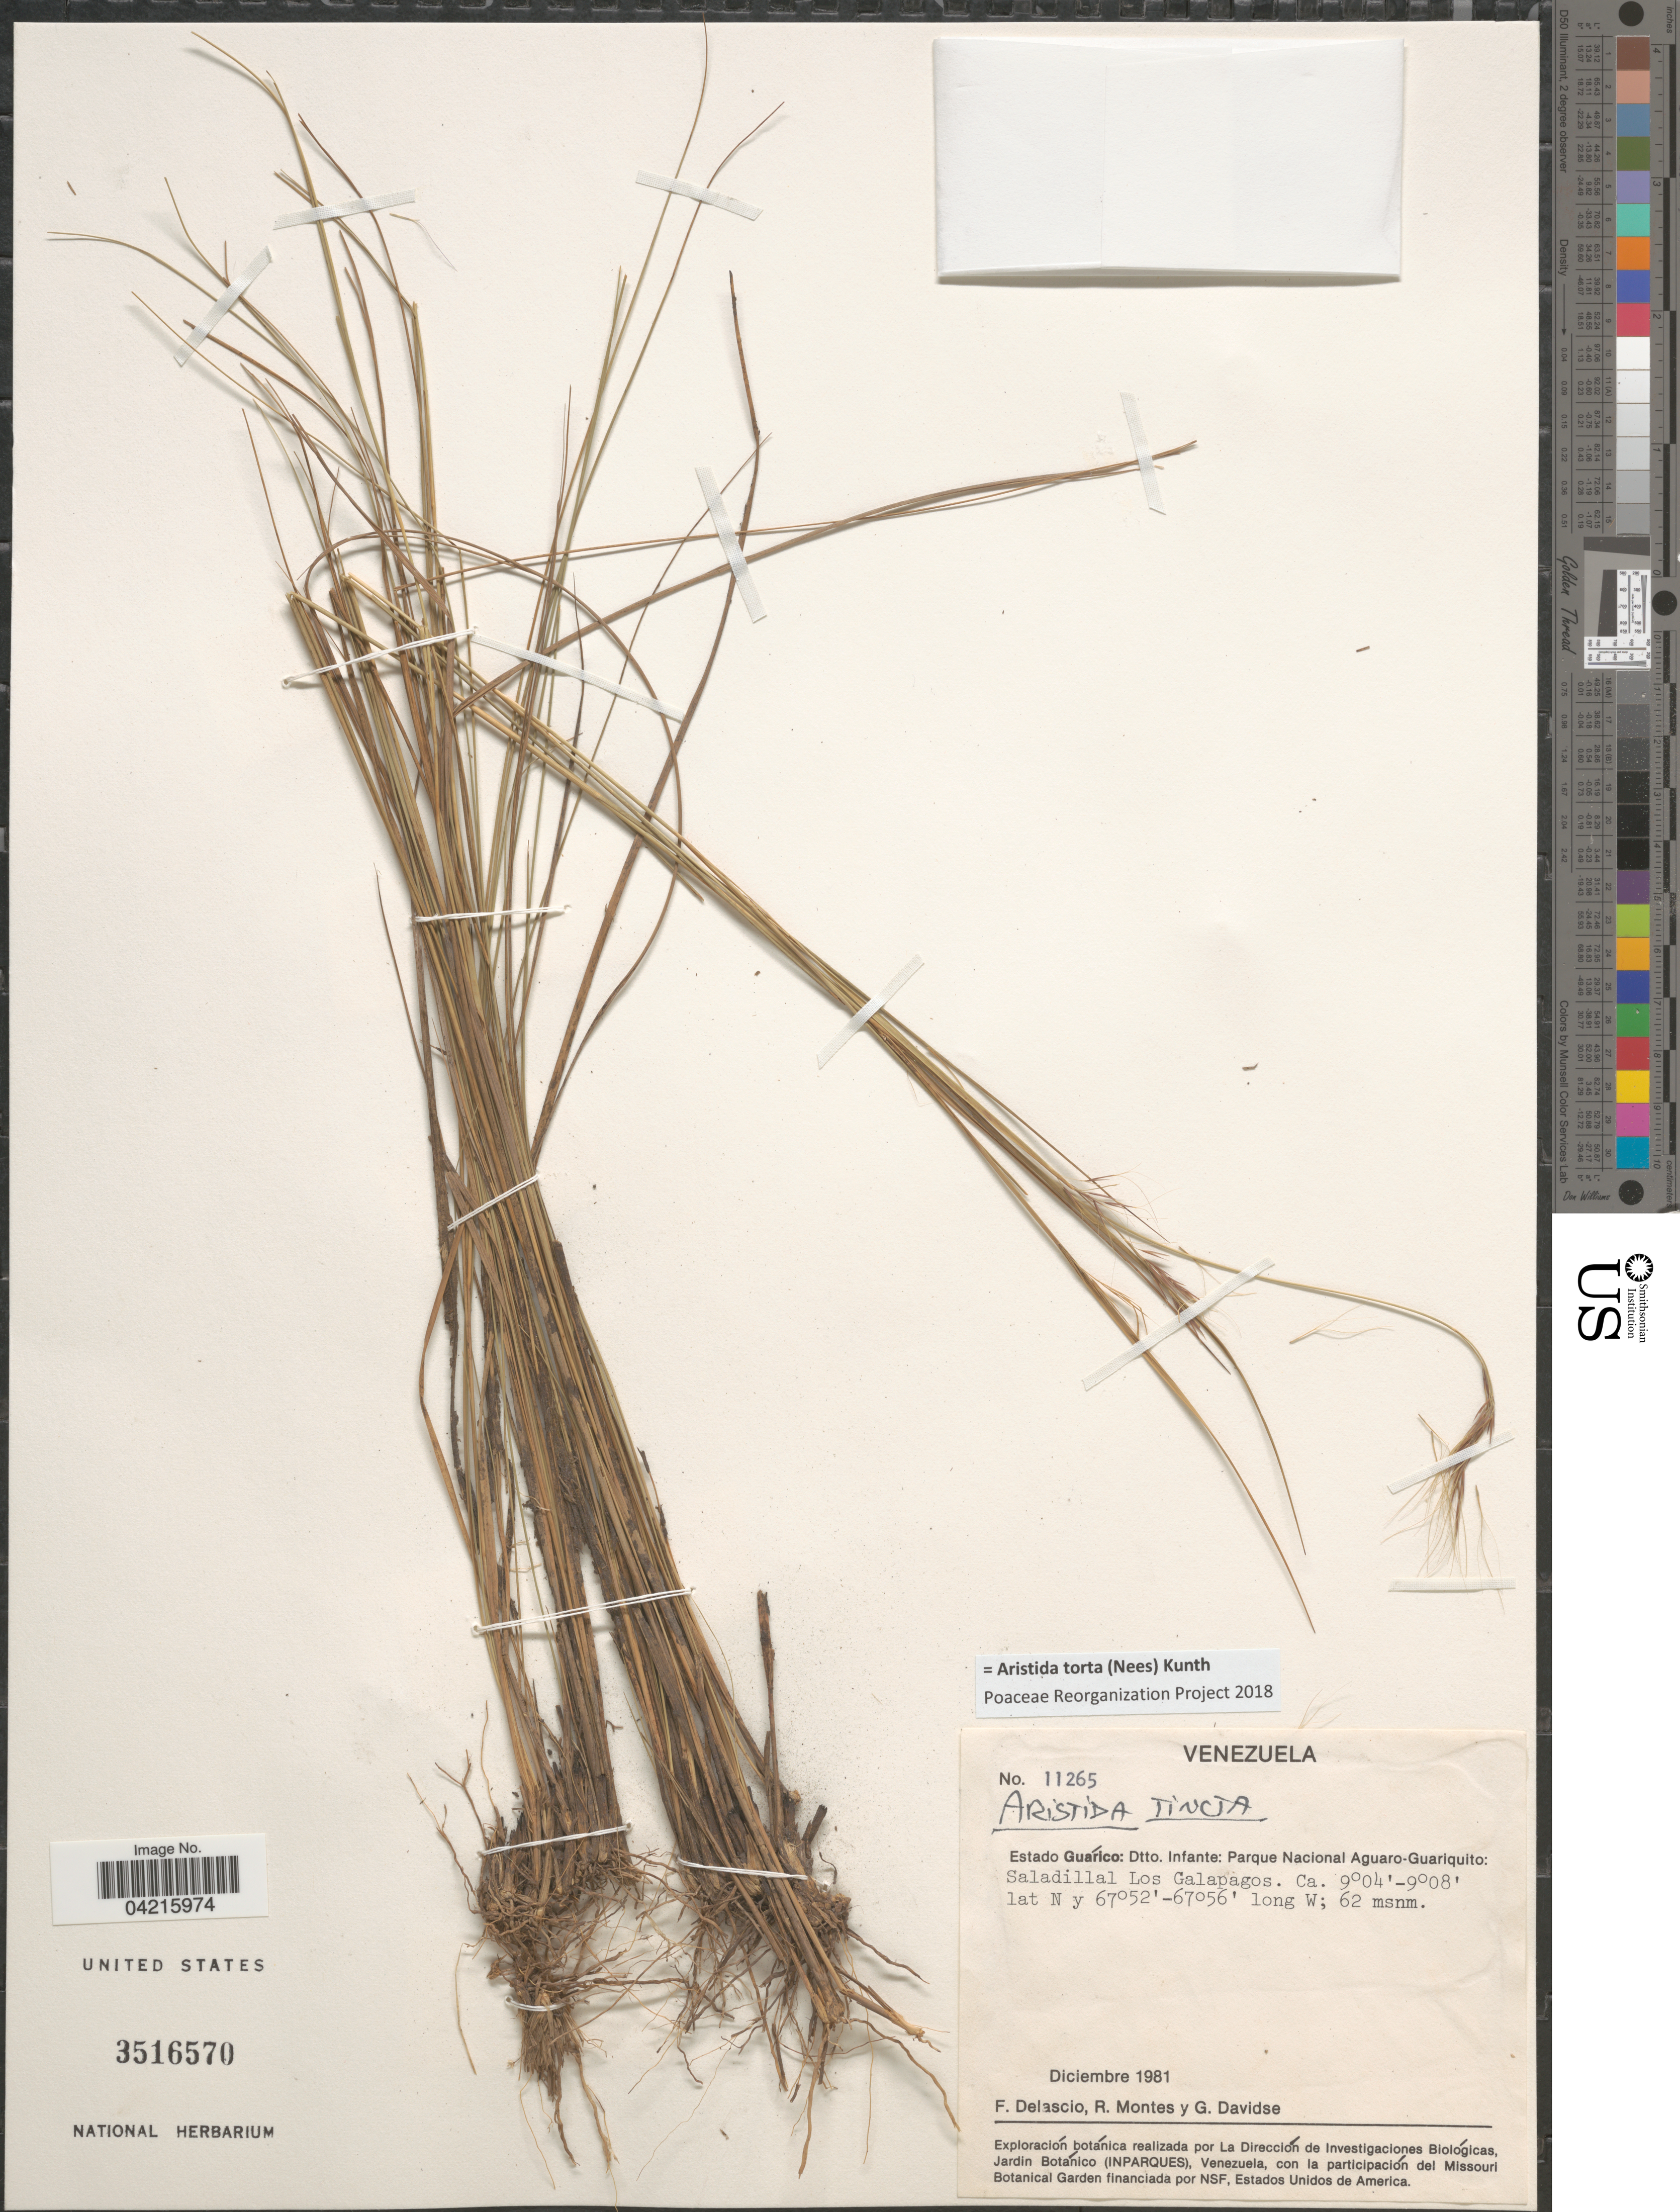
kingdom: Plantae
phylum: Tracheophyta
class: Liliopsida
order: Poales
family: Poaceae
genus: Aristida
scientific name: Aristida torta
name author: (Nees) Kunth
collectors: F. Delascio C., R. Montes & G. Davidse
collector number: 11265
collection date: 1981-12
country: Venezuela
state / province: Guarico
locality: Dtto. Infante: Parque Nacional Aguaro-Guariquito: Saladillal Los Galapagos.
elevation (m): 62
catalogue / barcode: US 3516570